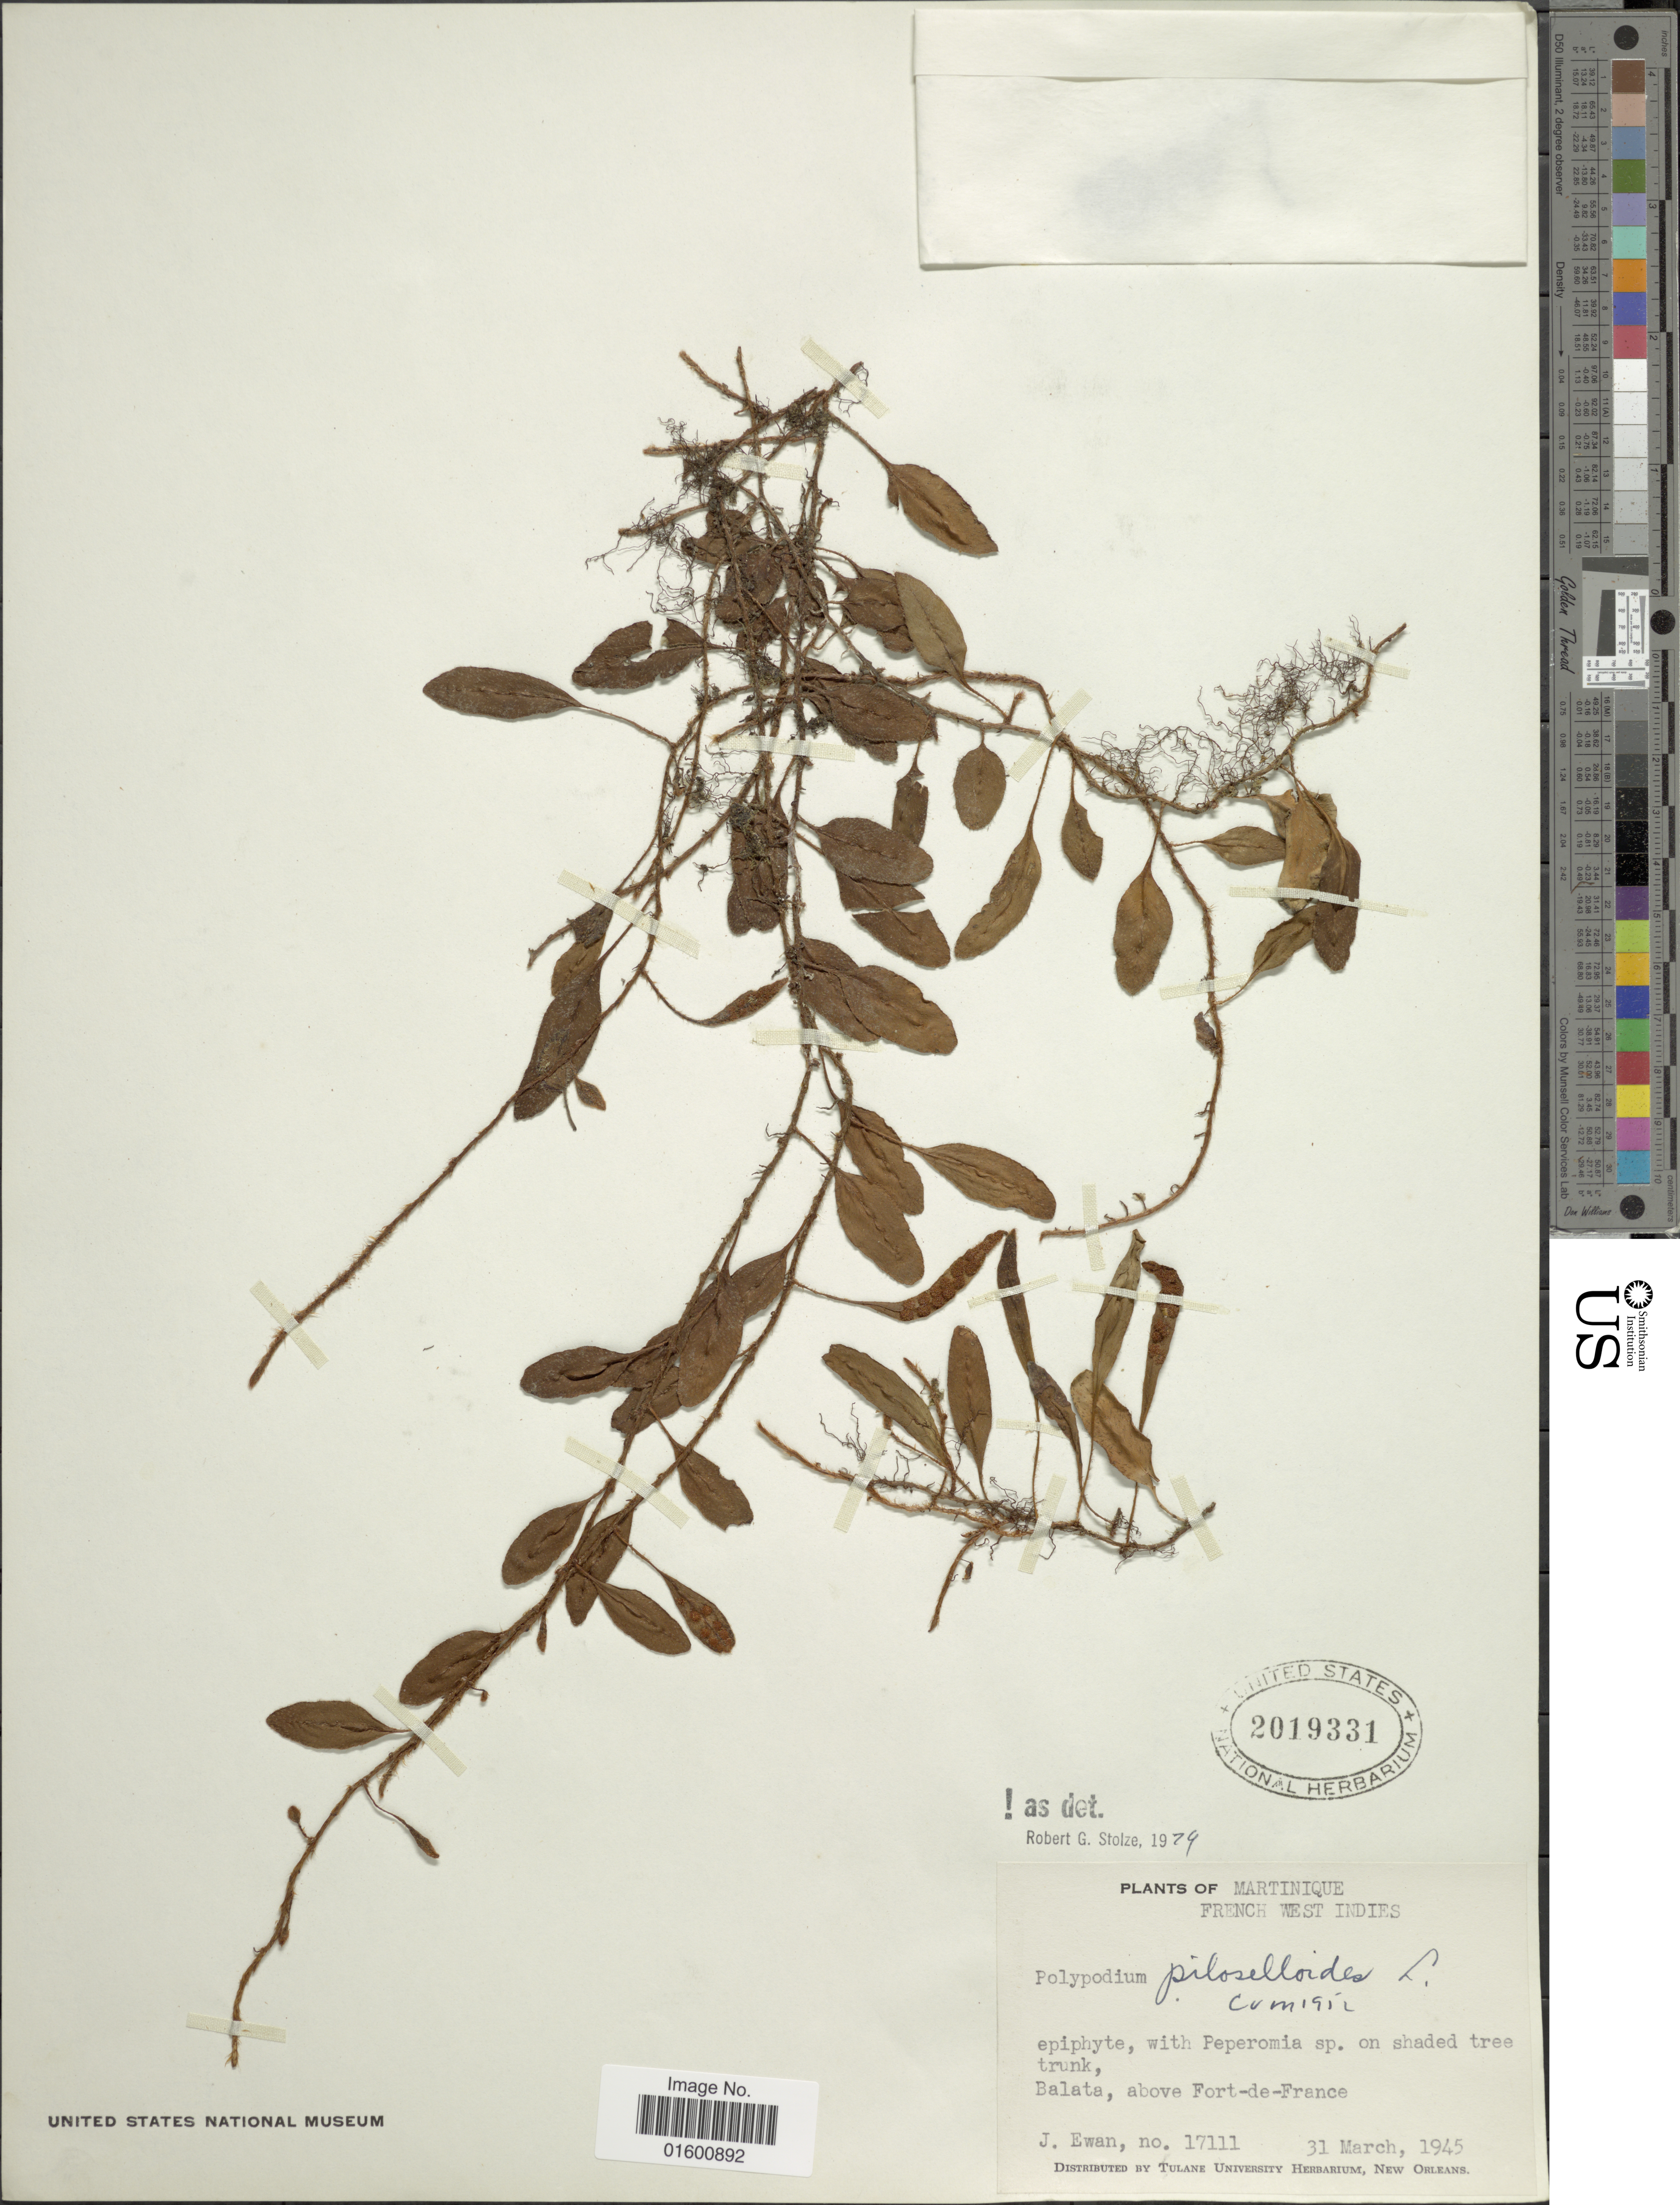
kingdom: Plantae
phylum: Tracheophyta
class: Polypodiopsida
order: Polypodiales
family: Polypodiaceae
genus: Microgramma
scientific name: Microgramma piloselloides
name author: (L.) Copel.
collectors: J. A. Ewan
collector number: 17111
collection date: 1945-03-31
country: Martinique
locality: French West Indies, epiphyte, with Peperomia sp. om shaded tree trunk, Balata, above Fort de France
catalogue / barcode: US 2019331